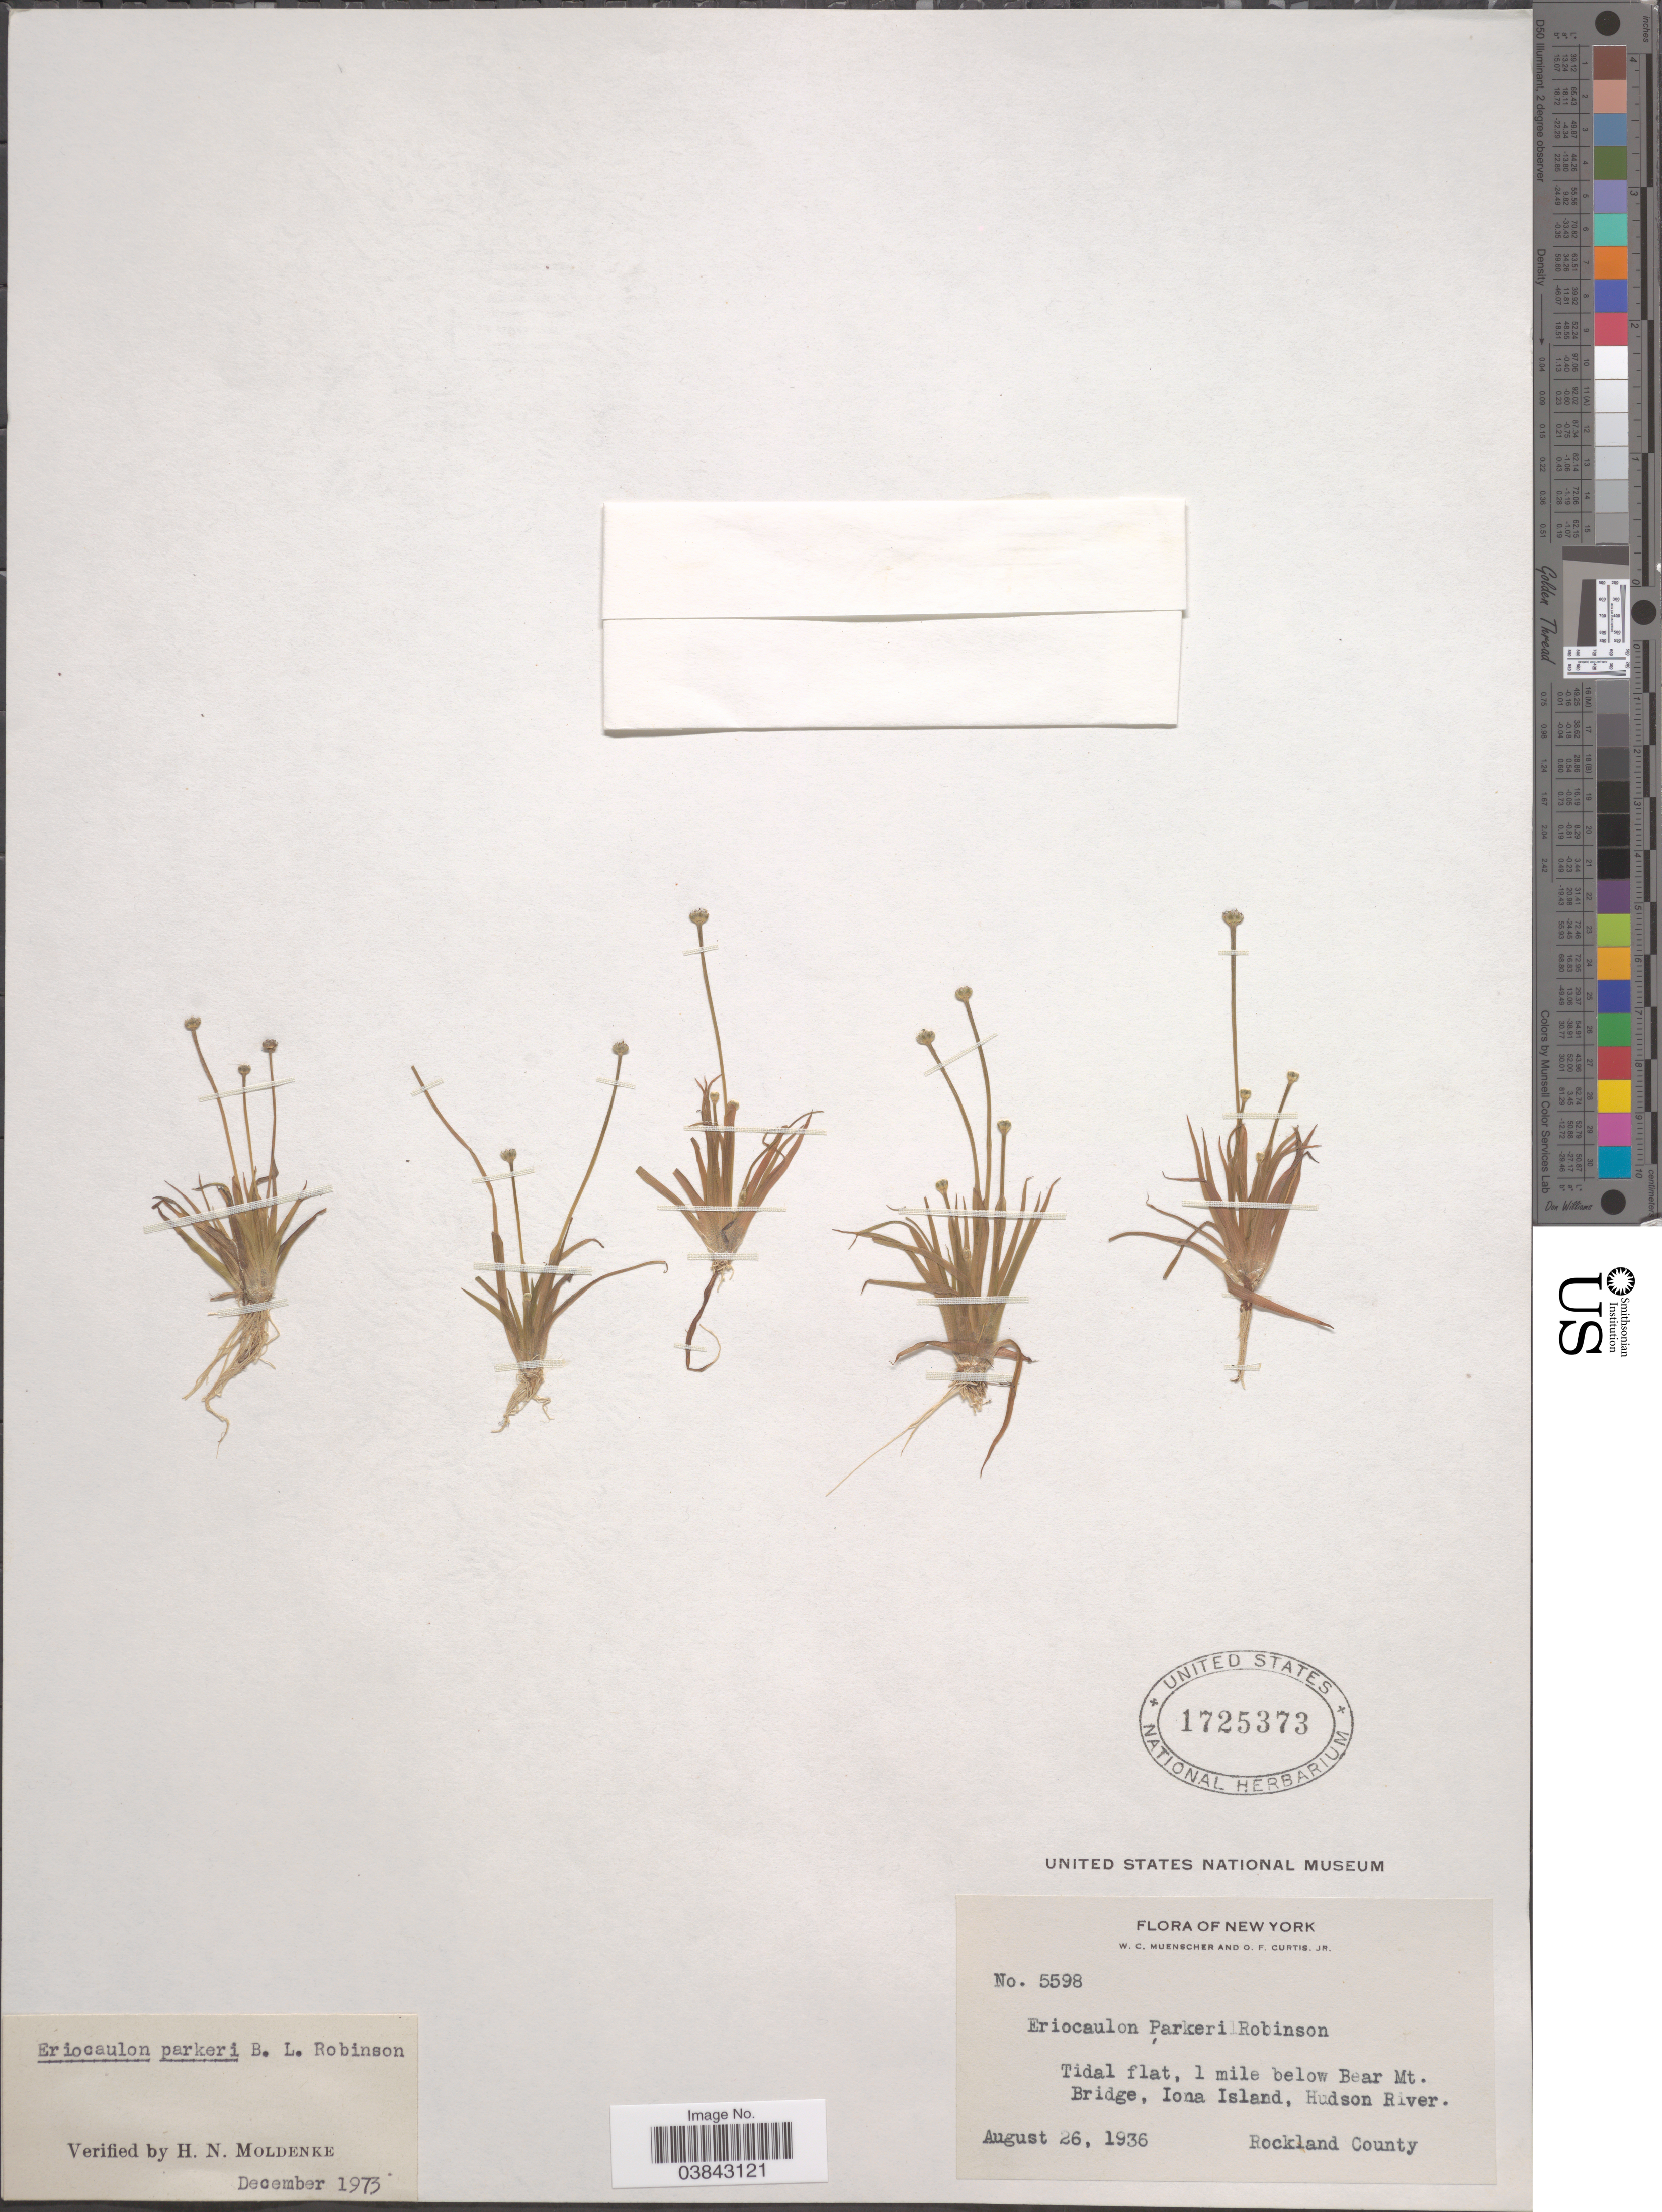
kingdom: Plantae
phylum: Tracheophyta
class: Liliopsida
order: Poales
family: Eriocaulaceae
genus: Eriocaulon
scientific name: Eriocaulon parkeri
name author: B.L. Rob.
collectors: W. Muenscher & O. Curtis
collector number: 5598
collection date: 1936-08-26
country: United States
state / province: New York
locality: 1 mile below Bear Mt. Bridge, Iona Island, Hudson River. Rockland County.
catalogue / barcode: US 1725373